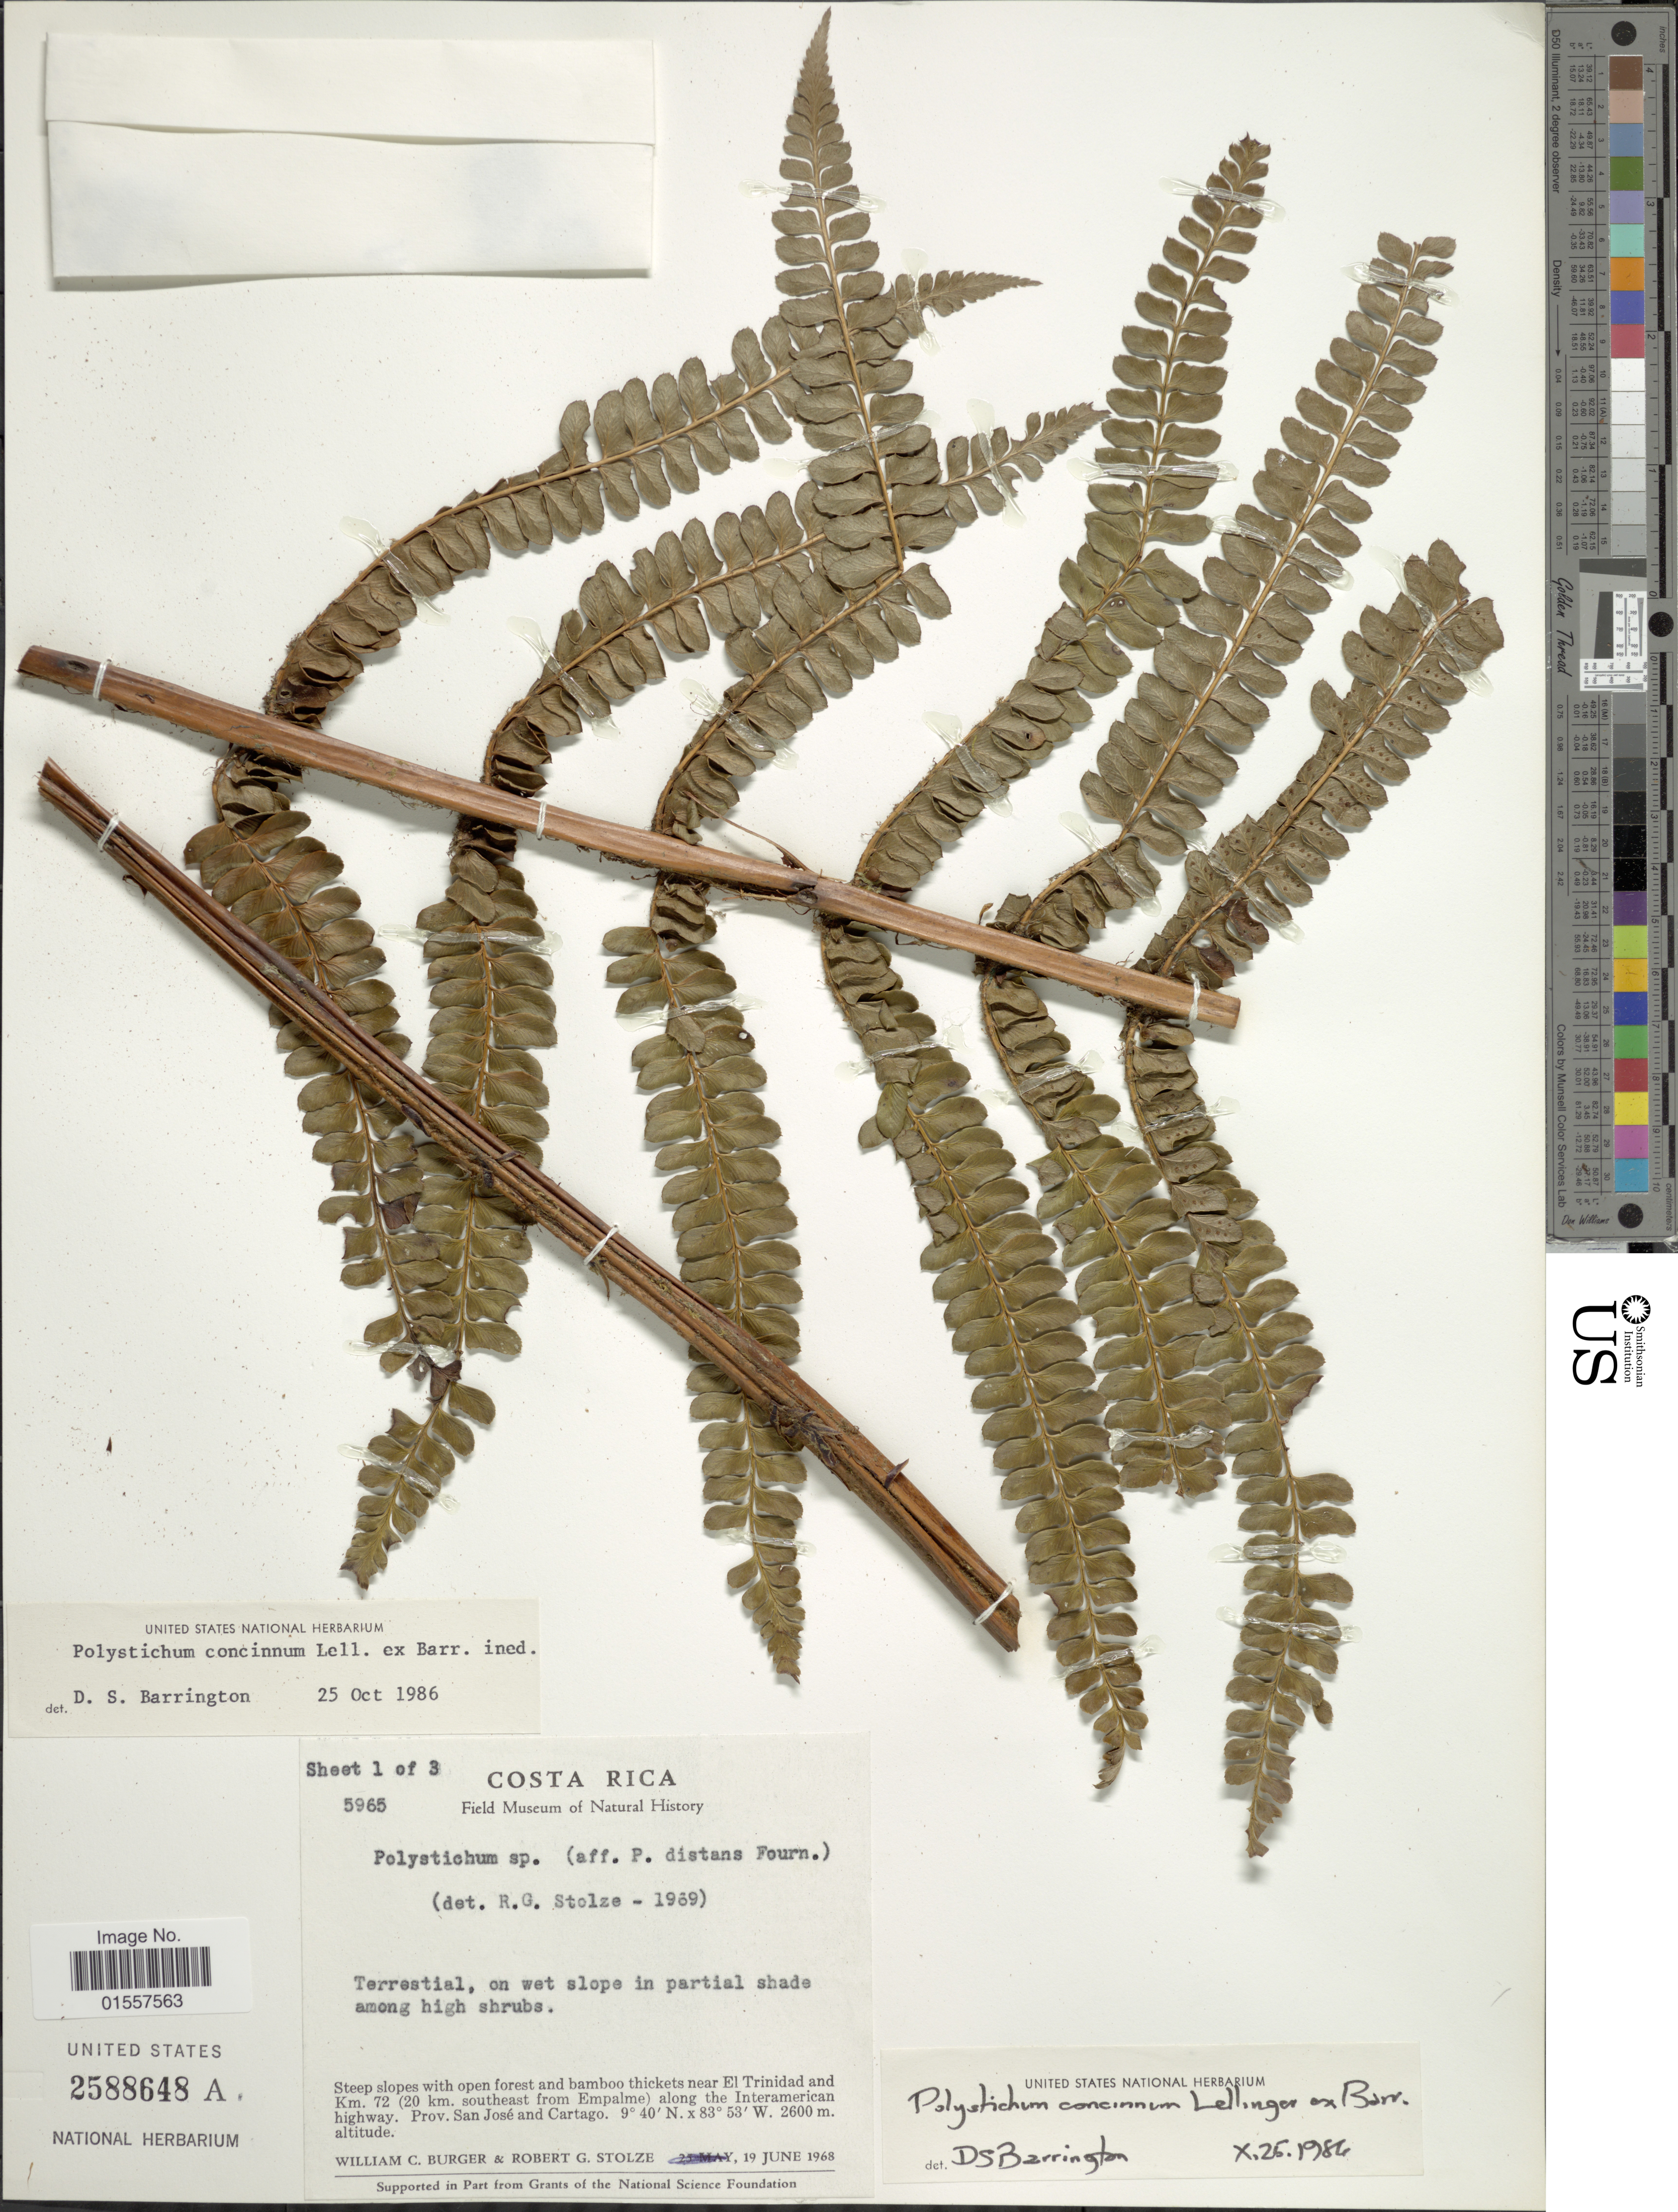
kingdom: Plantae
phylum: Tracheophyta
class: Polypodiopsida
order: Polypodiales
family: Dryopteridaceae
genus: Polystichum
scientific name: Polystichum concinnum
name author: Lellinger ex Barrington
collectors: W. Burger & R. G. Stolze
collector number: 5965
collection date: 1968-06-19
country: Costa Rica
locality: Near El Trinidad and Km. 72 (20 km. southeast from Empalme) along the Interamerican highway, Prov. San Jose and Cartago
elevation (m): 2600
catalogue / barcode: US 2588648A